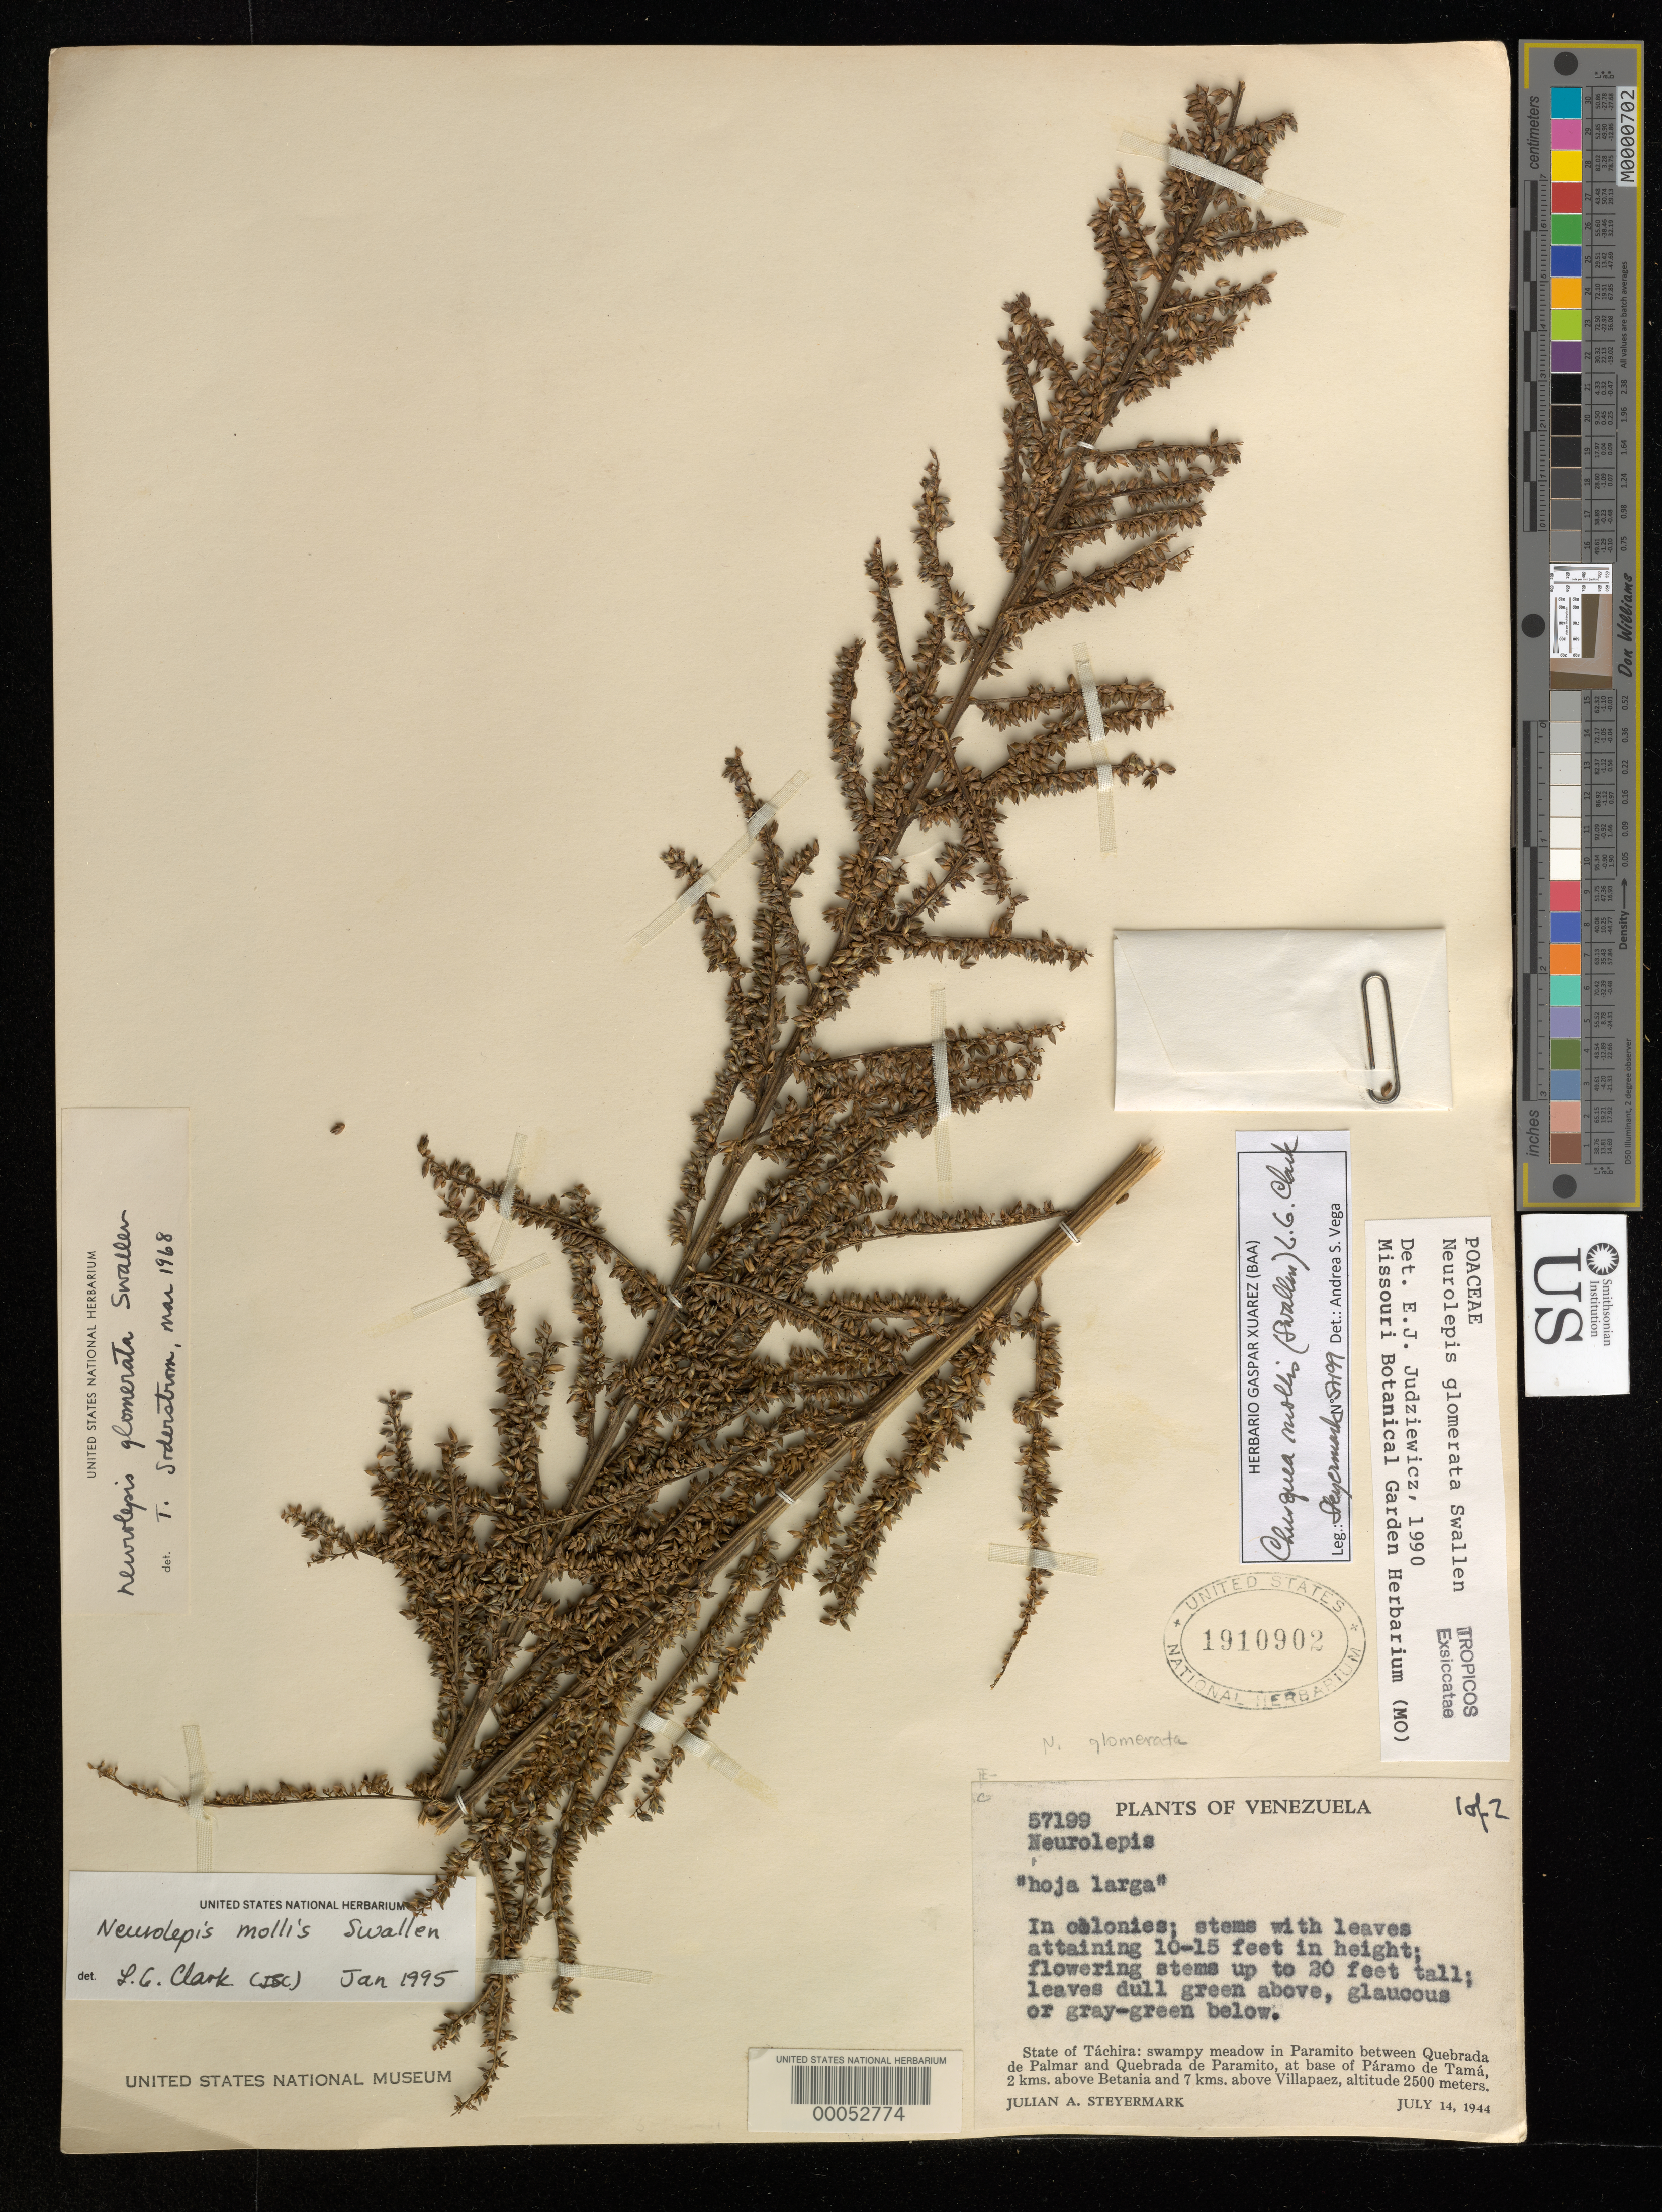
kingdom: Plantae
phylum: Tracheophyta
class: Liliopsida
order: Poales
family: Poaceae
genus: Chusquea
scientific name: Chusquea mollis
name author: (Swallen) L.G. Clark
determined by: Vega, A. S.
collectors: J. Steyermark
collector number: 57199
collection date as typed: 14 Jul 1944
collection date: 1944-07-14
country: Venezuela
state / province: Tachira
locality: Paramito between quebrada de palmar and quebrada de paramito at base of paramo de tama, 2 km above betania, 7 km above villapaez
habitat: Swampy meadow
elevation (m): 2500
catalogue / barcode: US 1910902